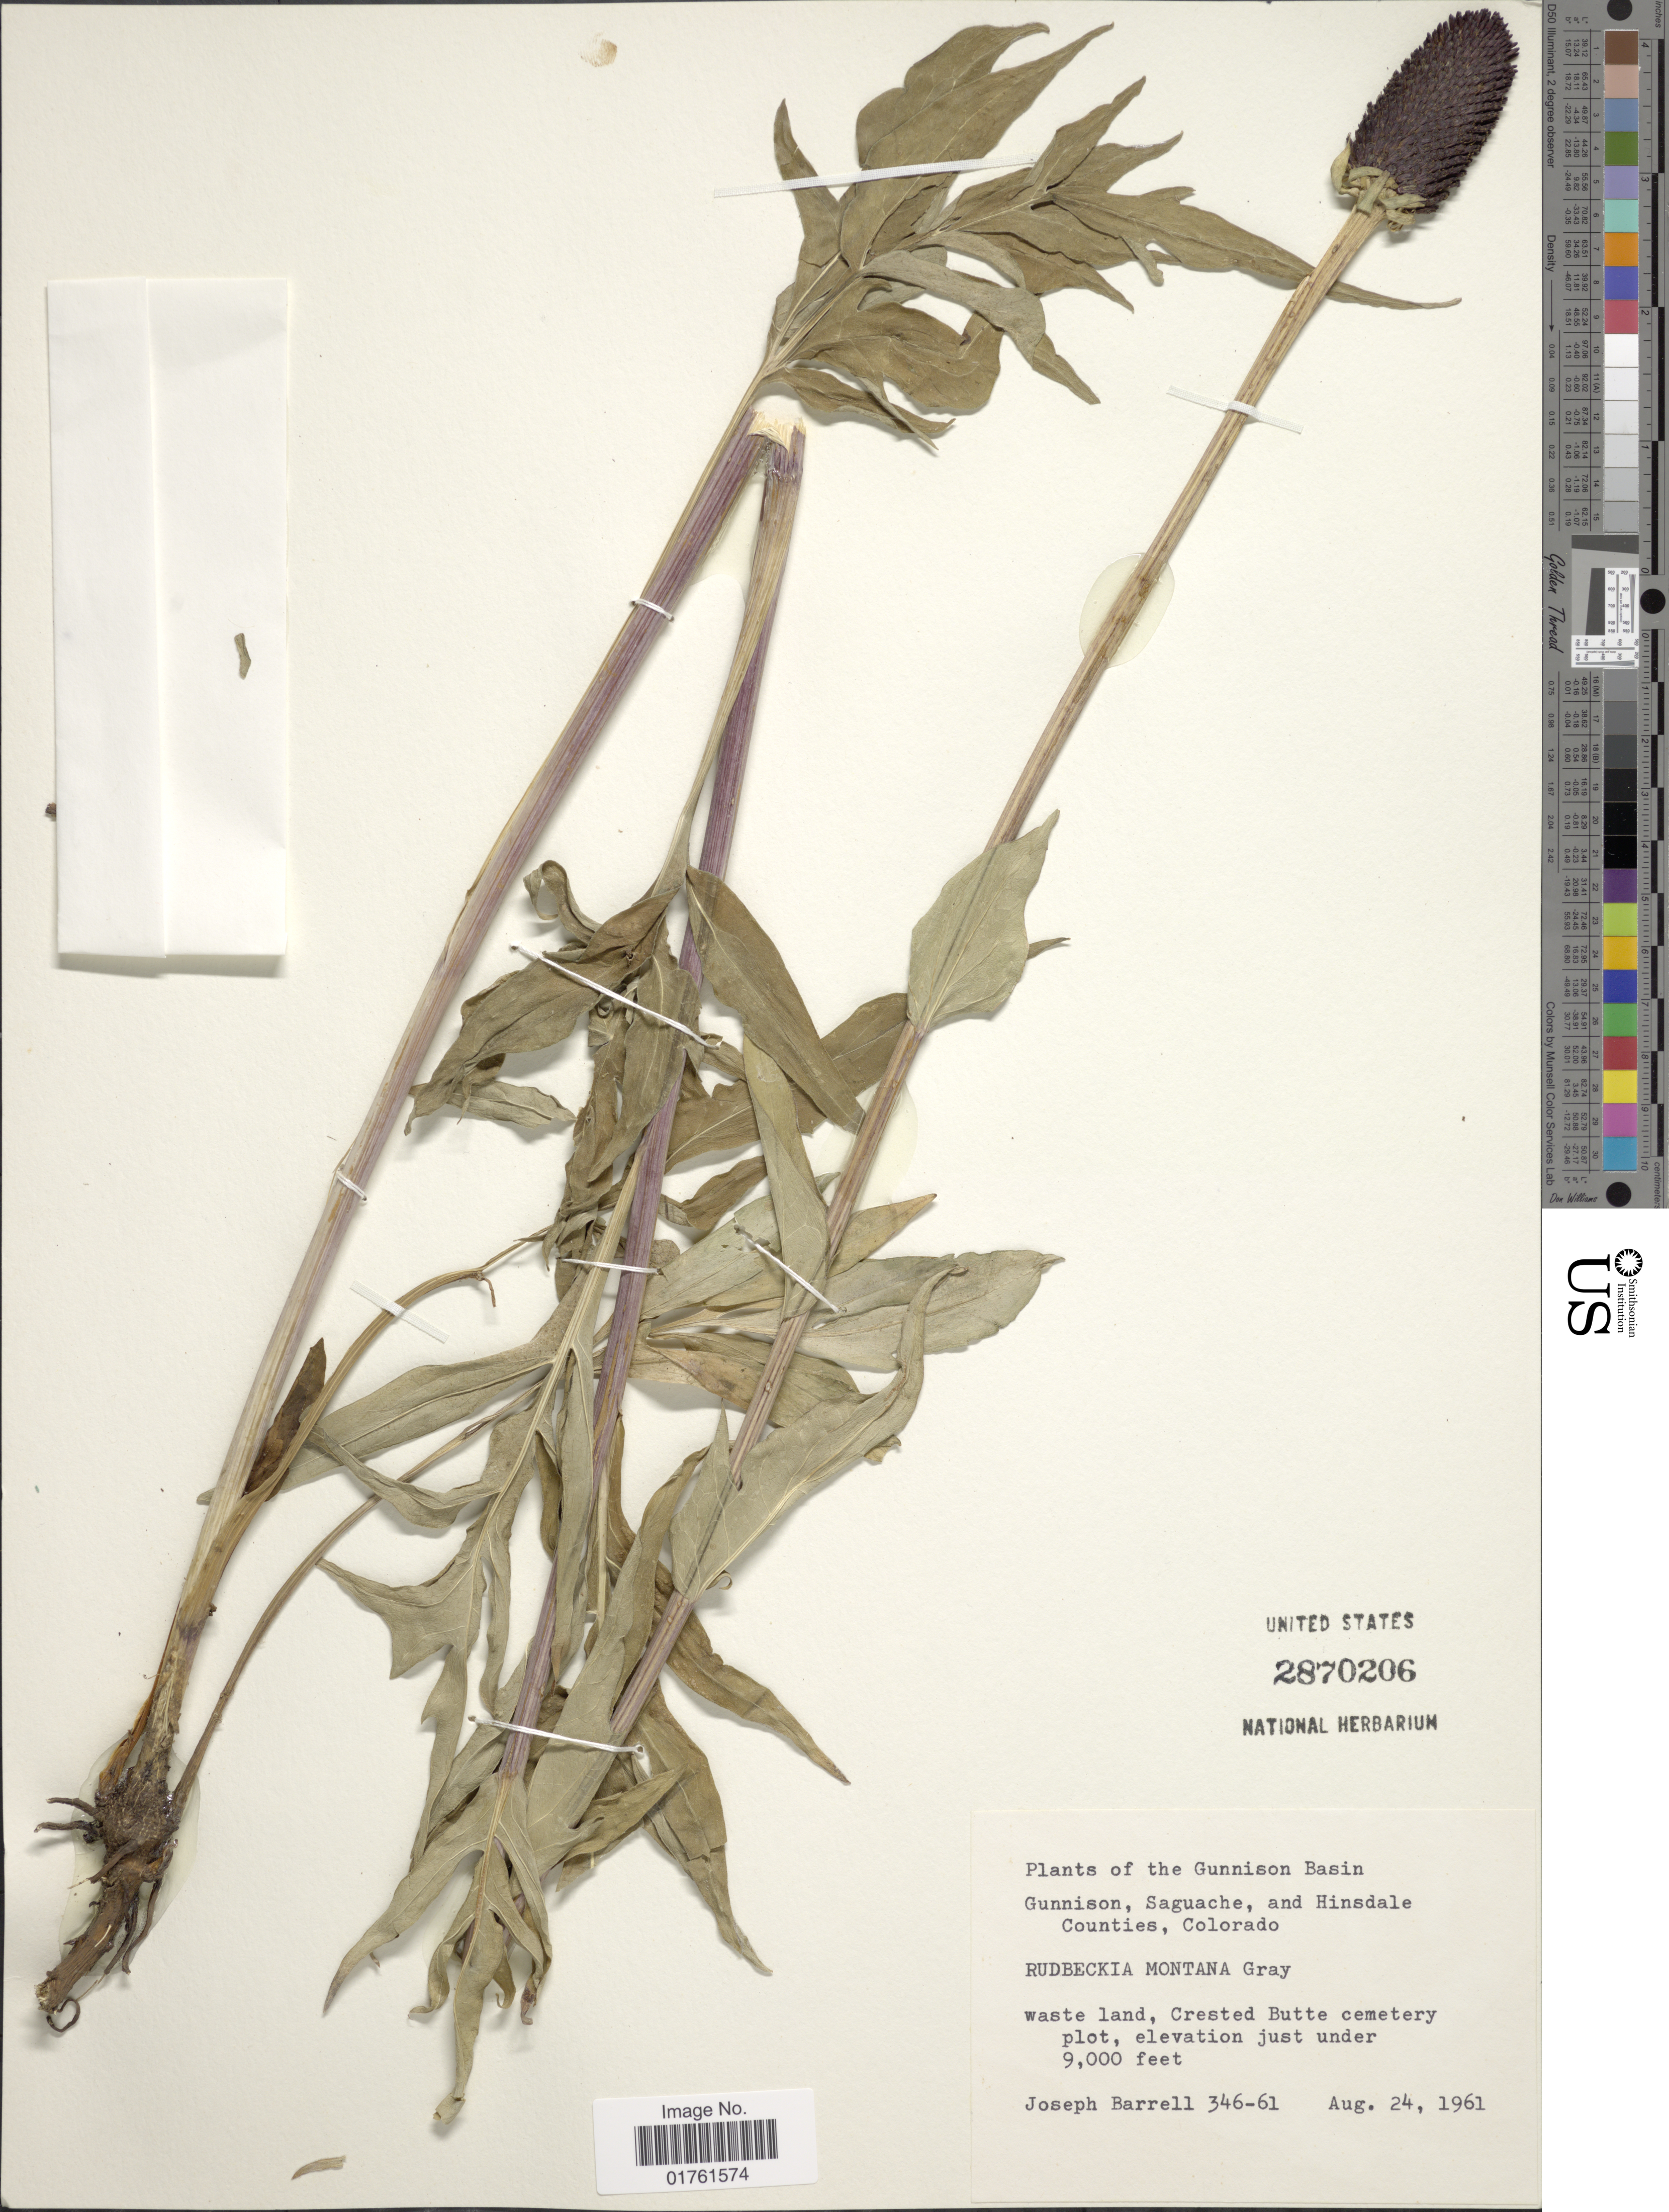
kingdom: Plantae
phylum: Tracheophyta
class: Magnoliopsida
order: Asterales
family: Asteraceae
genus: Rudbeckia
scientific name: Rudbeckia montana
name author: A. Gray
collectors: J. Barrell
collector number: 346-61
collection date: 1961-08-24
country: United States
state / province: Colorado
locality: The Gunnison Basin, Crested Butte cemetery plot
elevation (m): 2743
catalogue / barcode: US 2870206